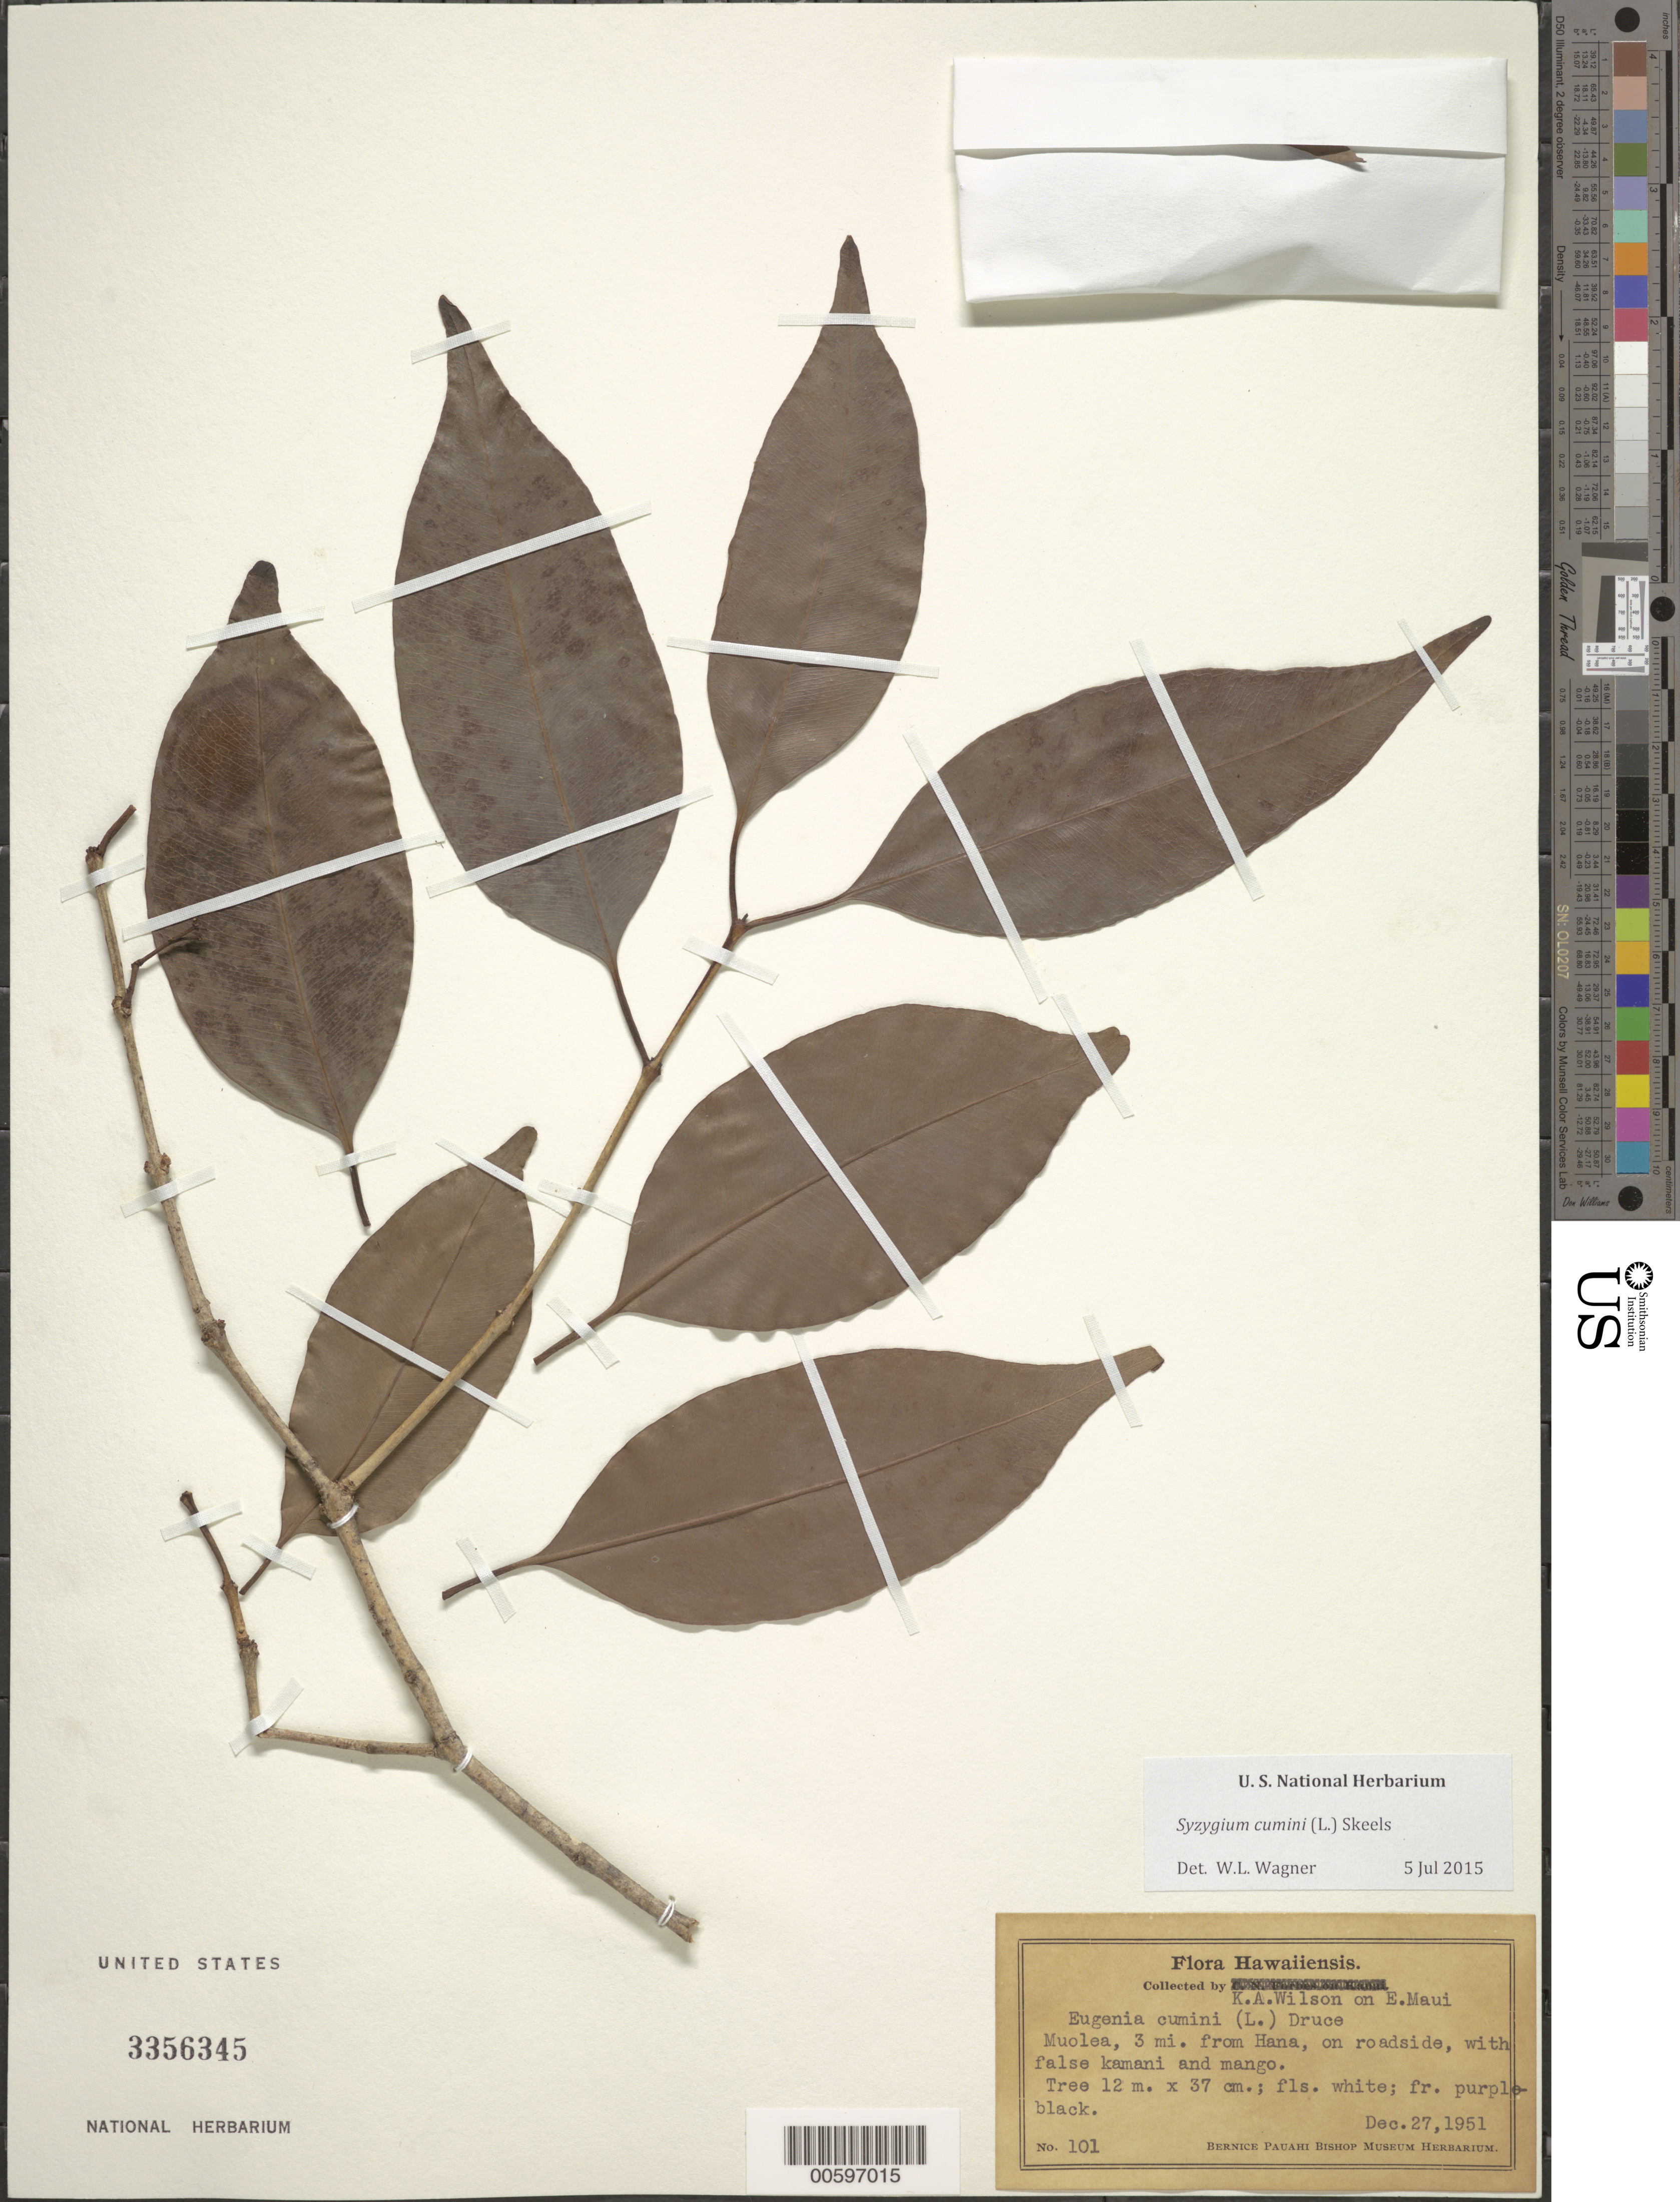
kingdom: Plantae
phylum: Tracheophyta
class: Magnoliopsida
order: Myrtales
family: Myrtaceae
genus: Syzygium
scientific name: Syzygium cumini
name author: (L.) Skeels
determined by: Wagner, W. L., (BOT), Smithsonian Institution - National Museum of Natural History (UNITED STATES)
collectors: K. A. Wilson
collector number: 101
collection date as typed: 27 Dec 1951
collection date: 1951-12-27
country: United States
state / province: Hawaii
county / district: Maui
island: Maui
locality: E Maui, Muolea, 3 mi from Hana.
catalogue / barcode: US 3356345